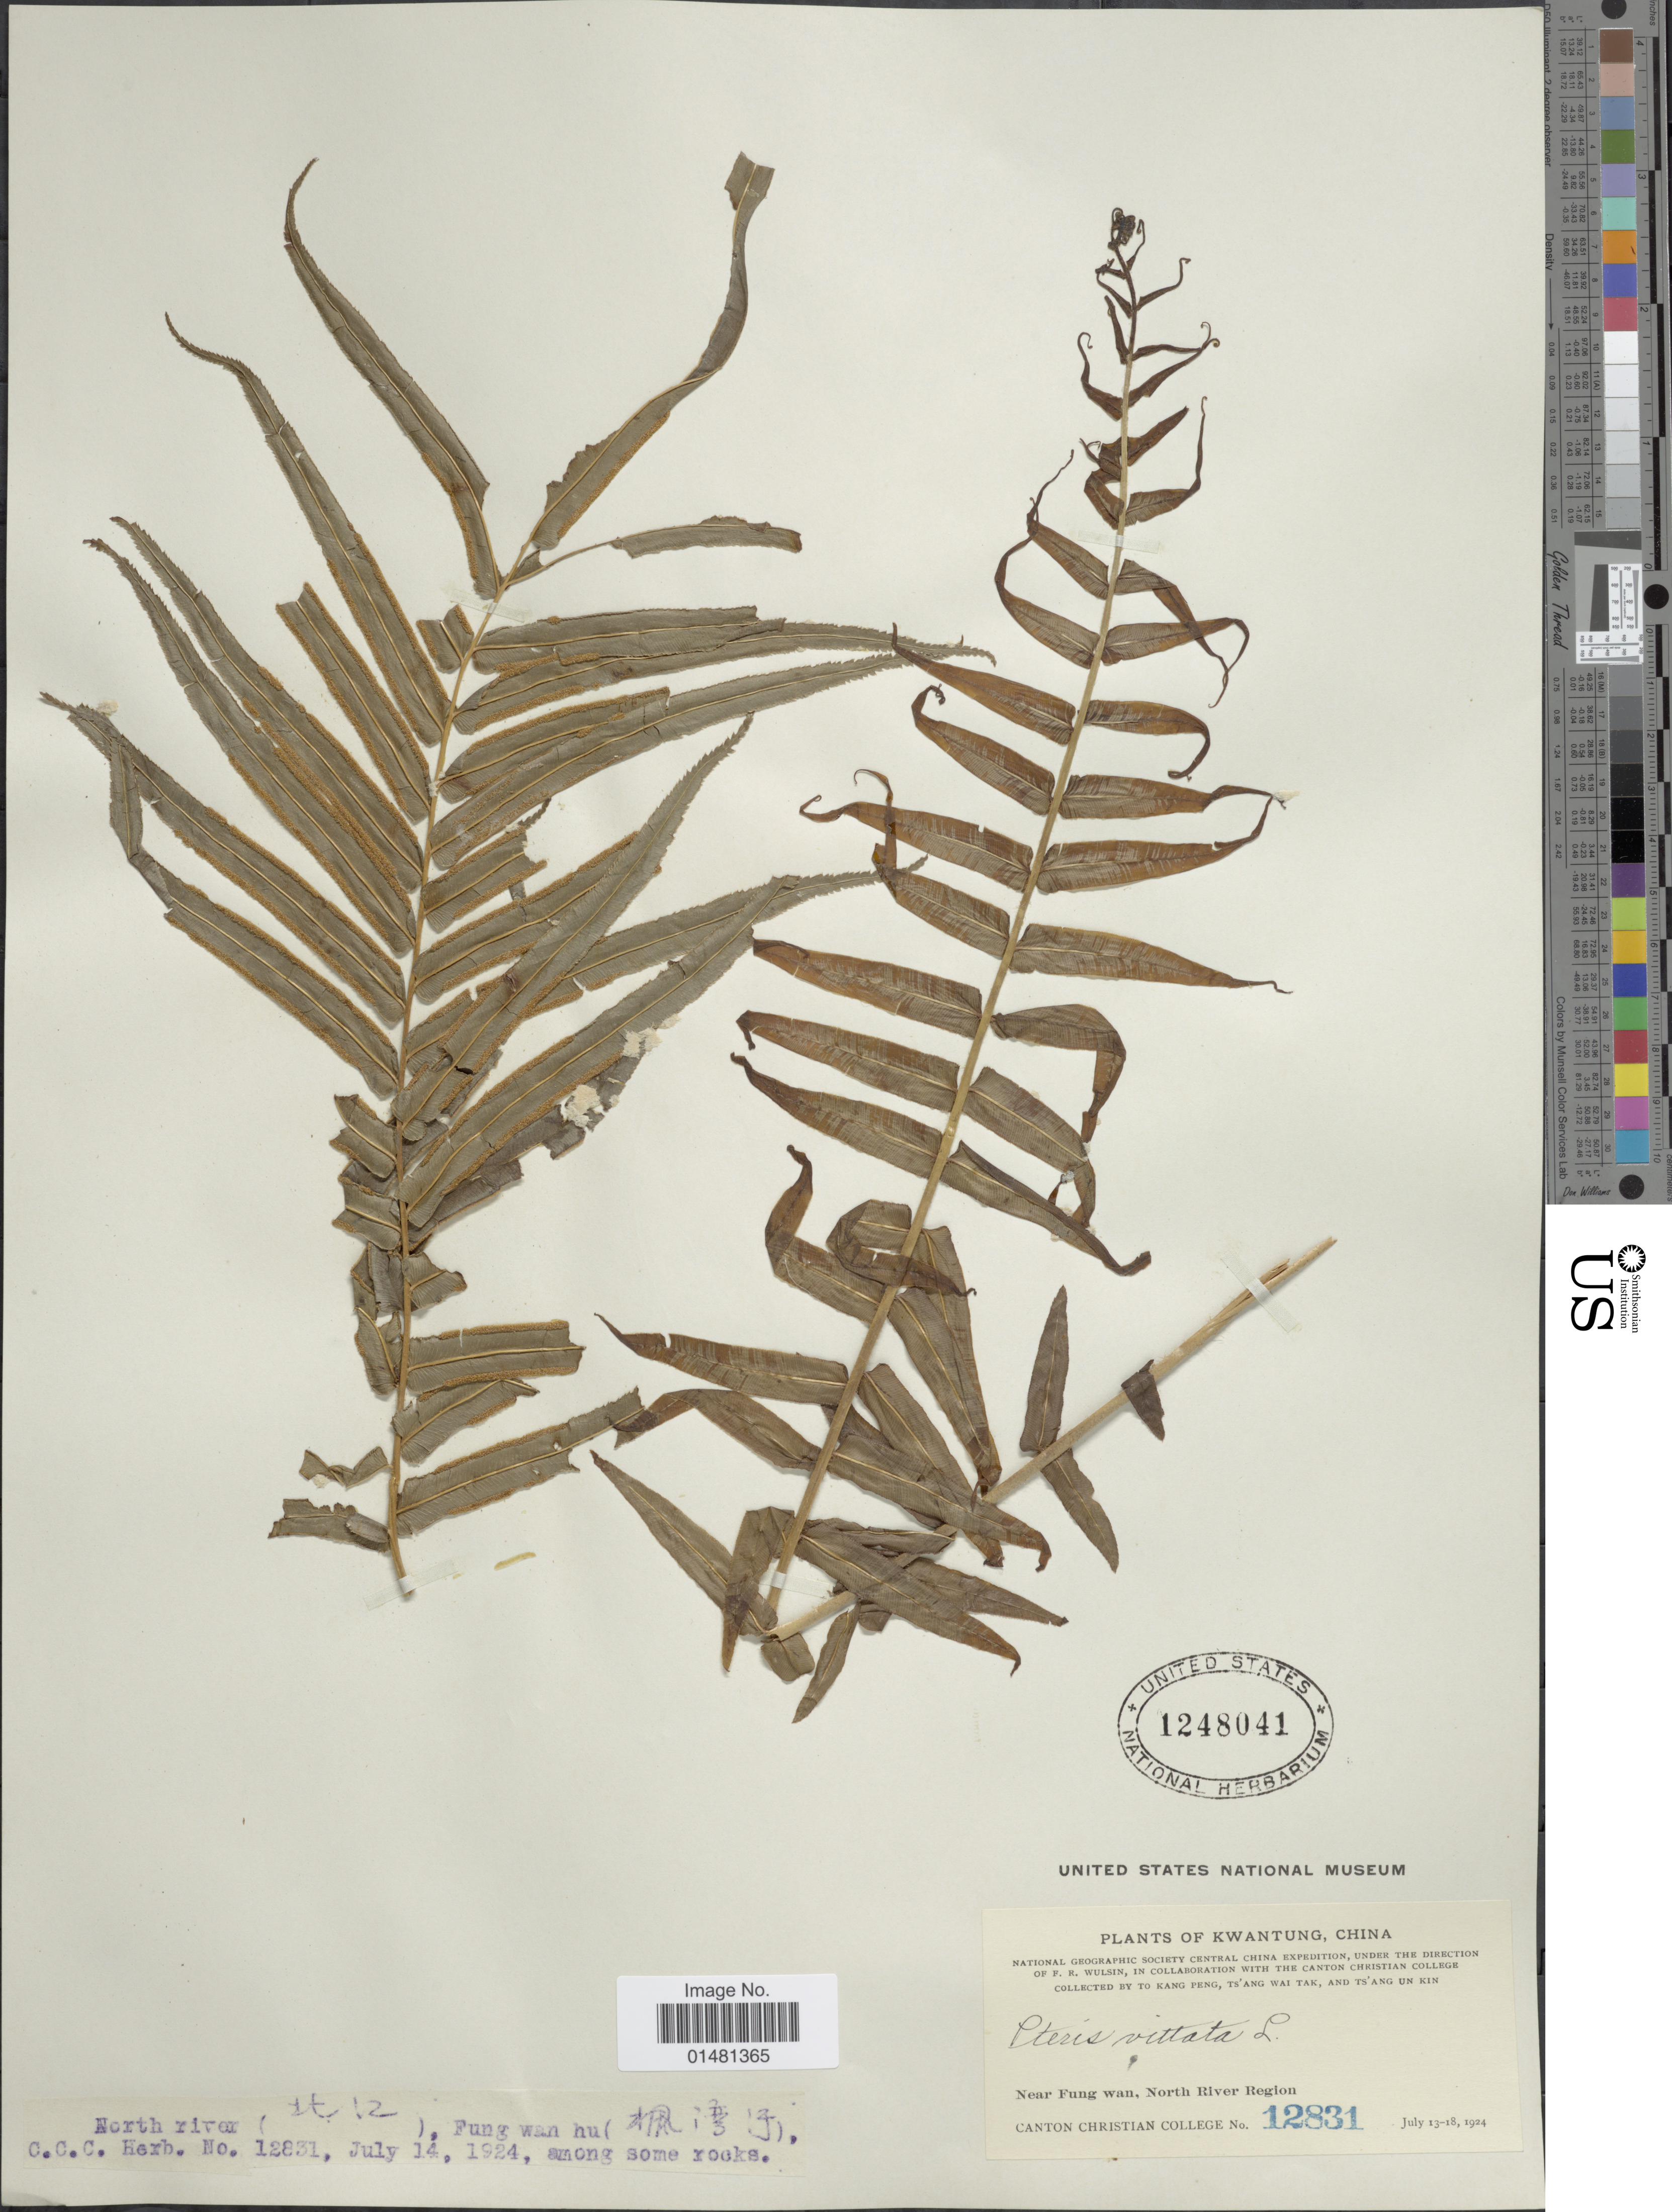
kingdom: Plantae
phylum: Tracheophyta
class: Polypodiopsida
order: Polypodiales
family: Pteridaceae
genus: Pteris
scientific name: Pteris vittata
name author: L.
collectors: Canton Christian College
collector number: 12831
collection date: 1924-07-13/1924-07-18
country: China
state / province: Guangdong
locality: Kwangtung, Near Fung wan, North River Region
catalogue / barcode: US 1248041